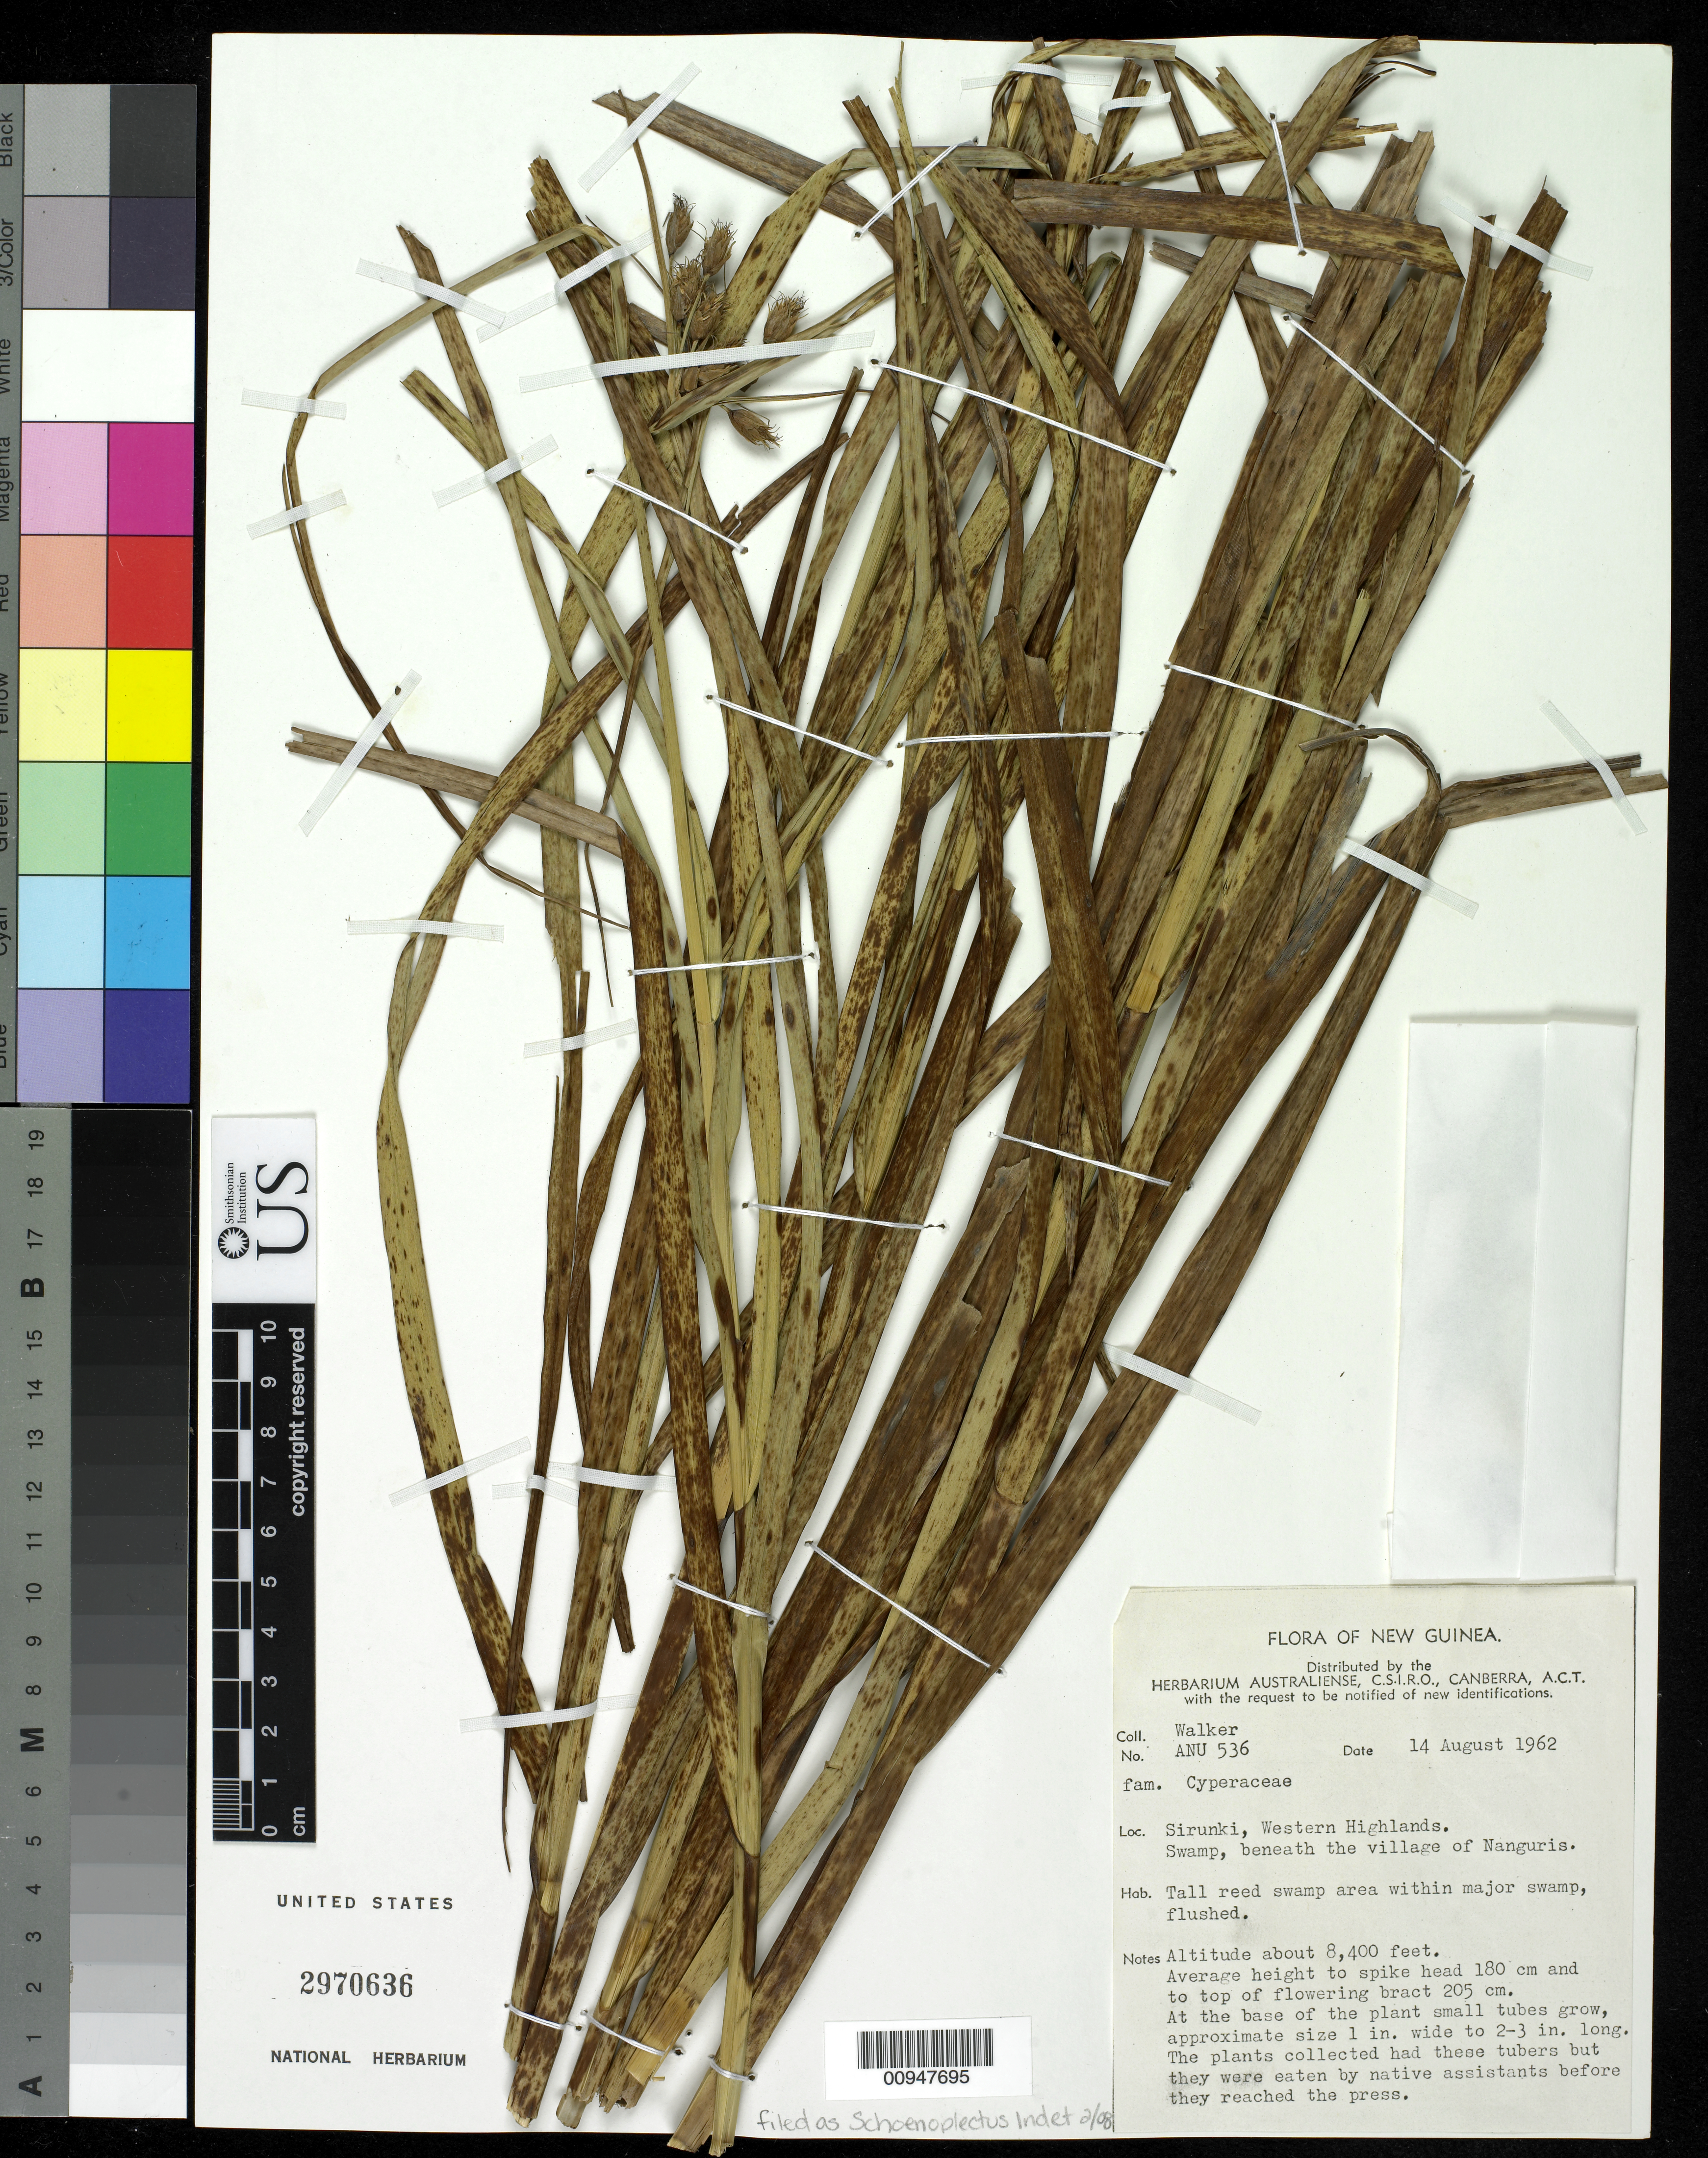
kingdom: Plantae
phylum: Tracheophyta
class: Liliopsida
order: Poales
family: Cyperaceae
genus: Bolboschoenus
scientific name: Bolboschoenus fluviatilis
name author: (Torr.) Soják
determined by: Strong, Mark T., (BOT), Smithsonian Institution - National Museum of Natural History (UNITED STATES)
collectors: -. Walker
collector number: ANU 536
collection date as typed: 14 Aug 1962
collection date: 1962-08-14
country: Papua New Guinea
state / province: Enga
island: Island Unknown or uncertain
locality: Sirunki, Western highlands. Swamp, beneath the village of Nanguris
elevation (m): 2560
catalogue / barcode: US 2970636